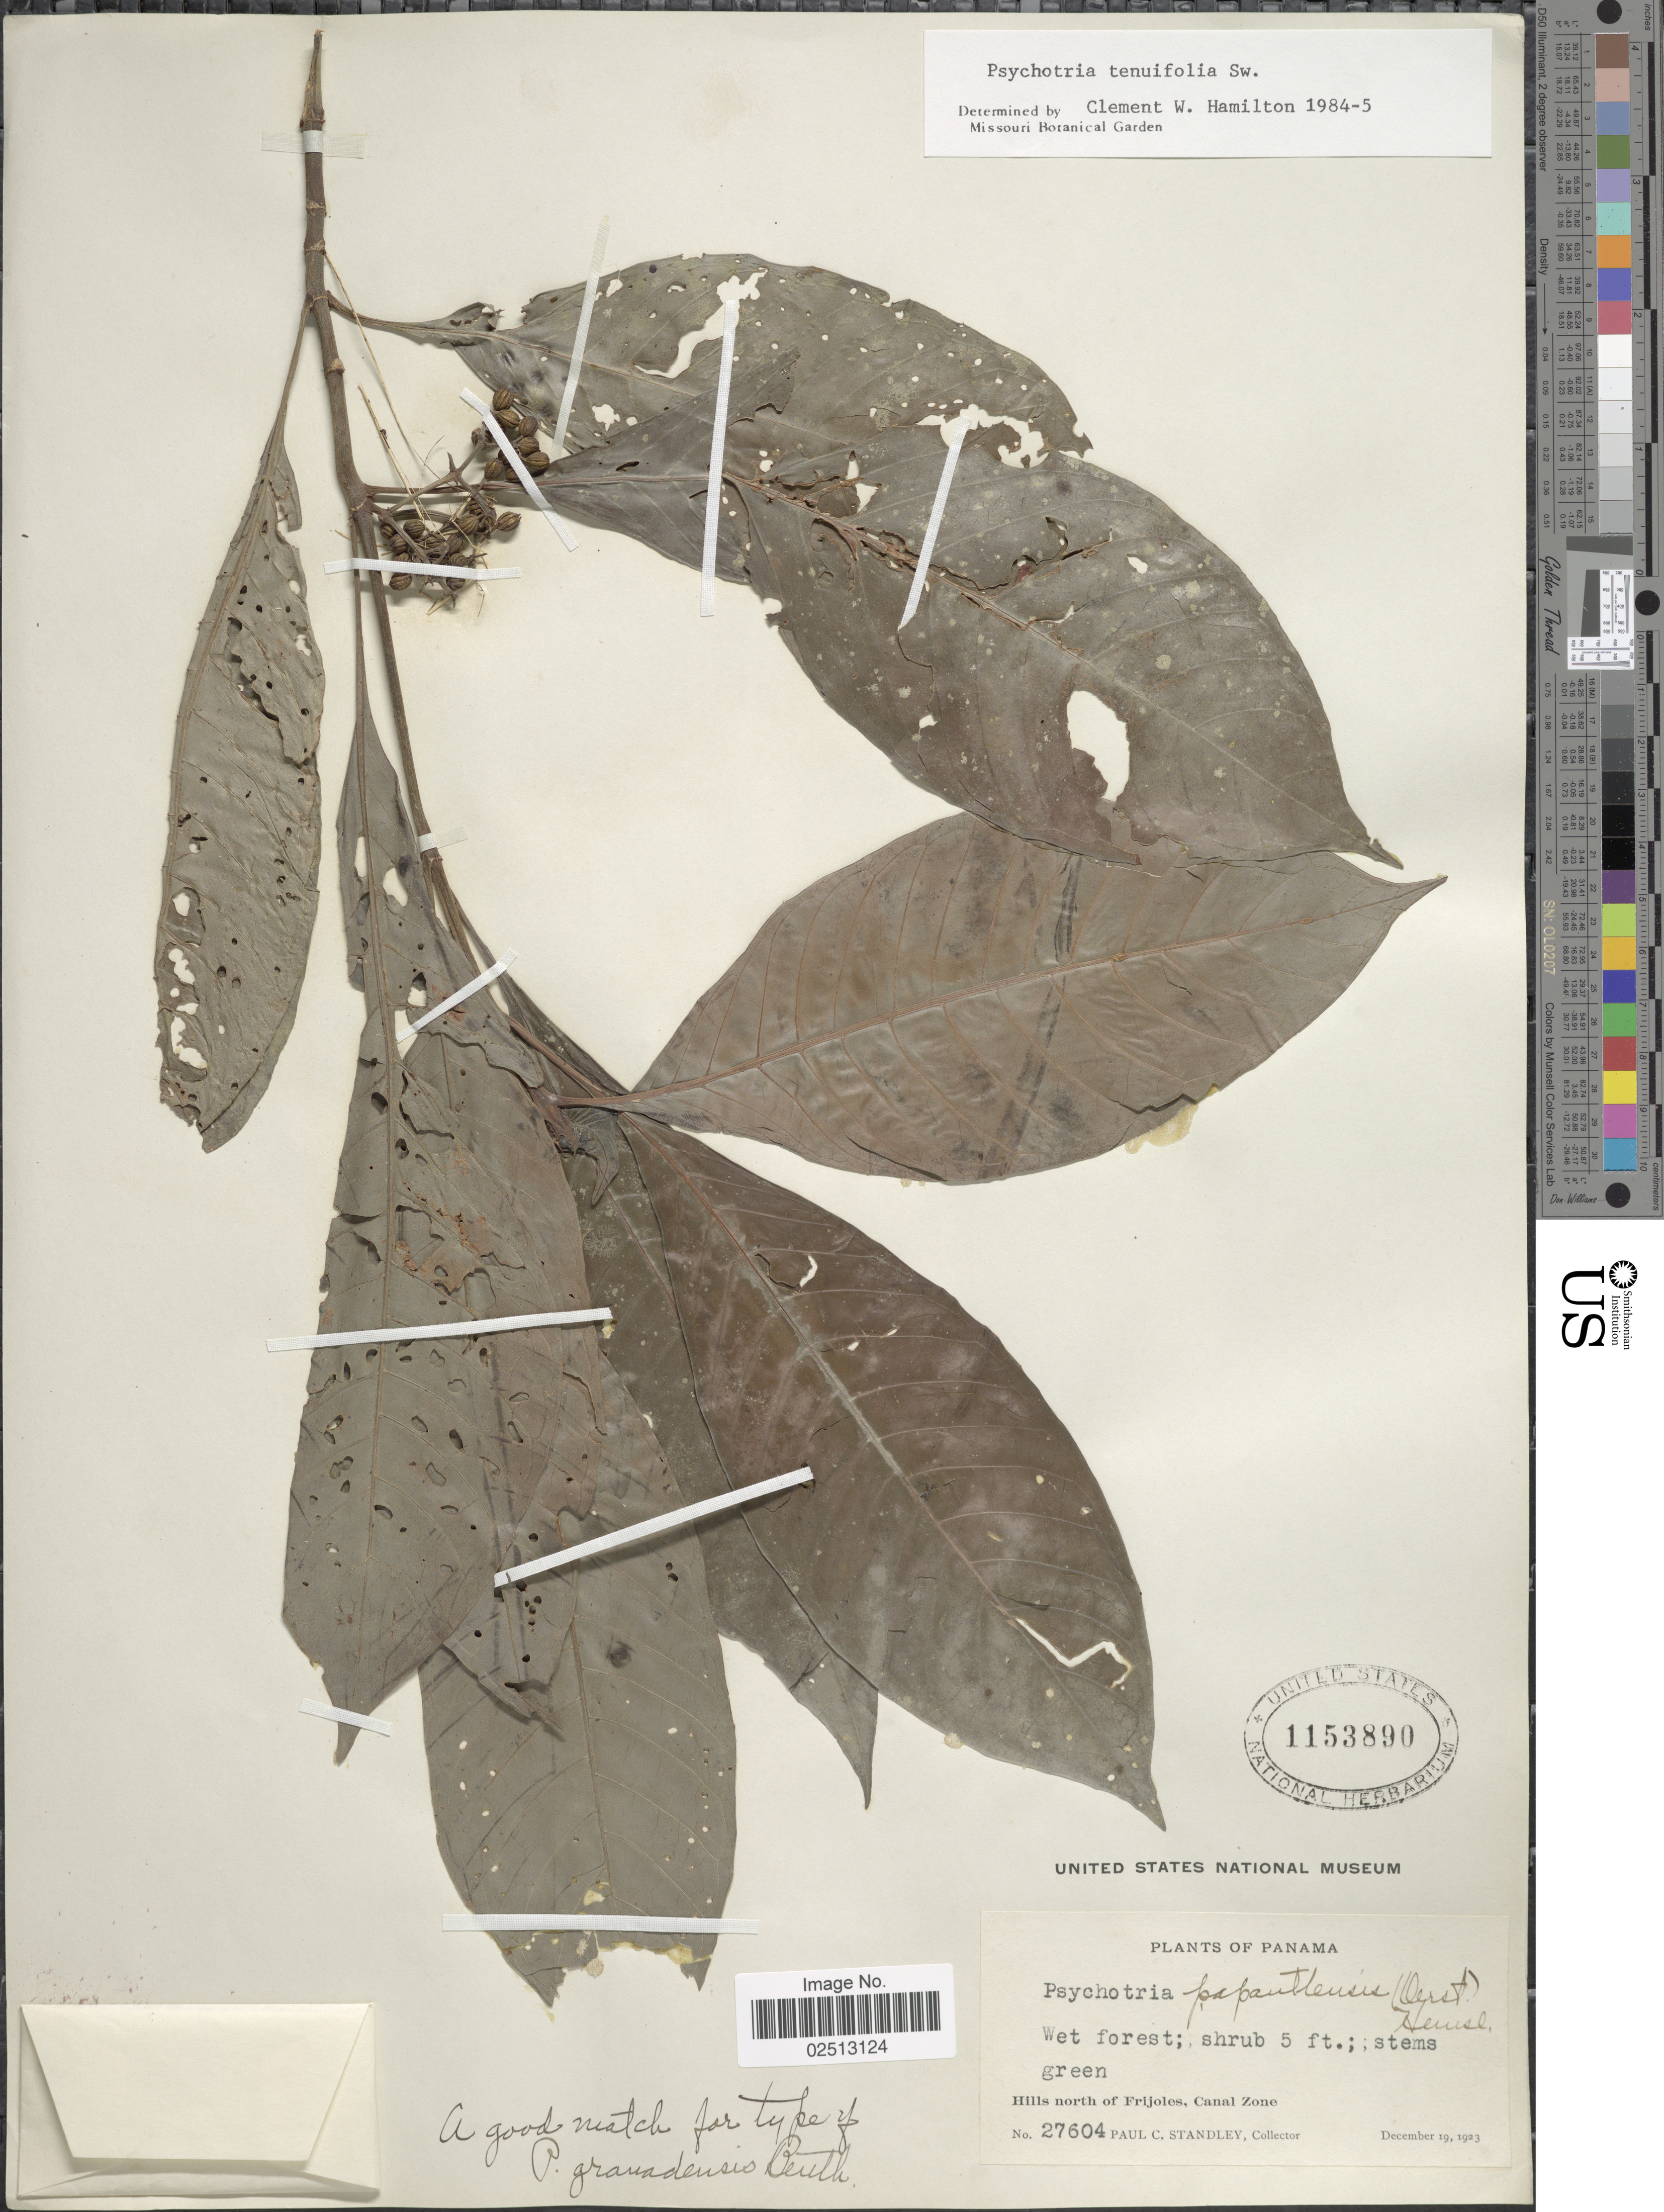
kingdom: Plantae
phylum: Tracheophyta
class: Magnoliopsida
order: Gentianales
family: Rubiaceae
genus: Psychotria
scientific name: Psychotria tenuifolia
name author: Sw.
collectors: P. C. Standley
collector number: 27604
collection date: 1923-12-19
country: Panama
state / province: Colón / Panamá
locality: Hills north of Frijoles, Canal Zone.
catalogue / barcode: US 1153890